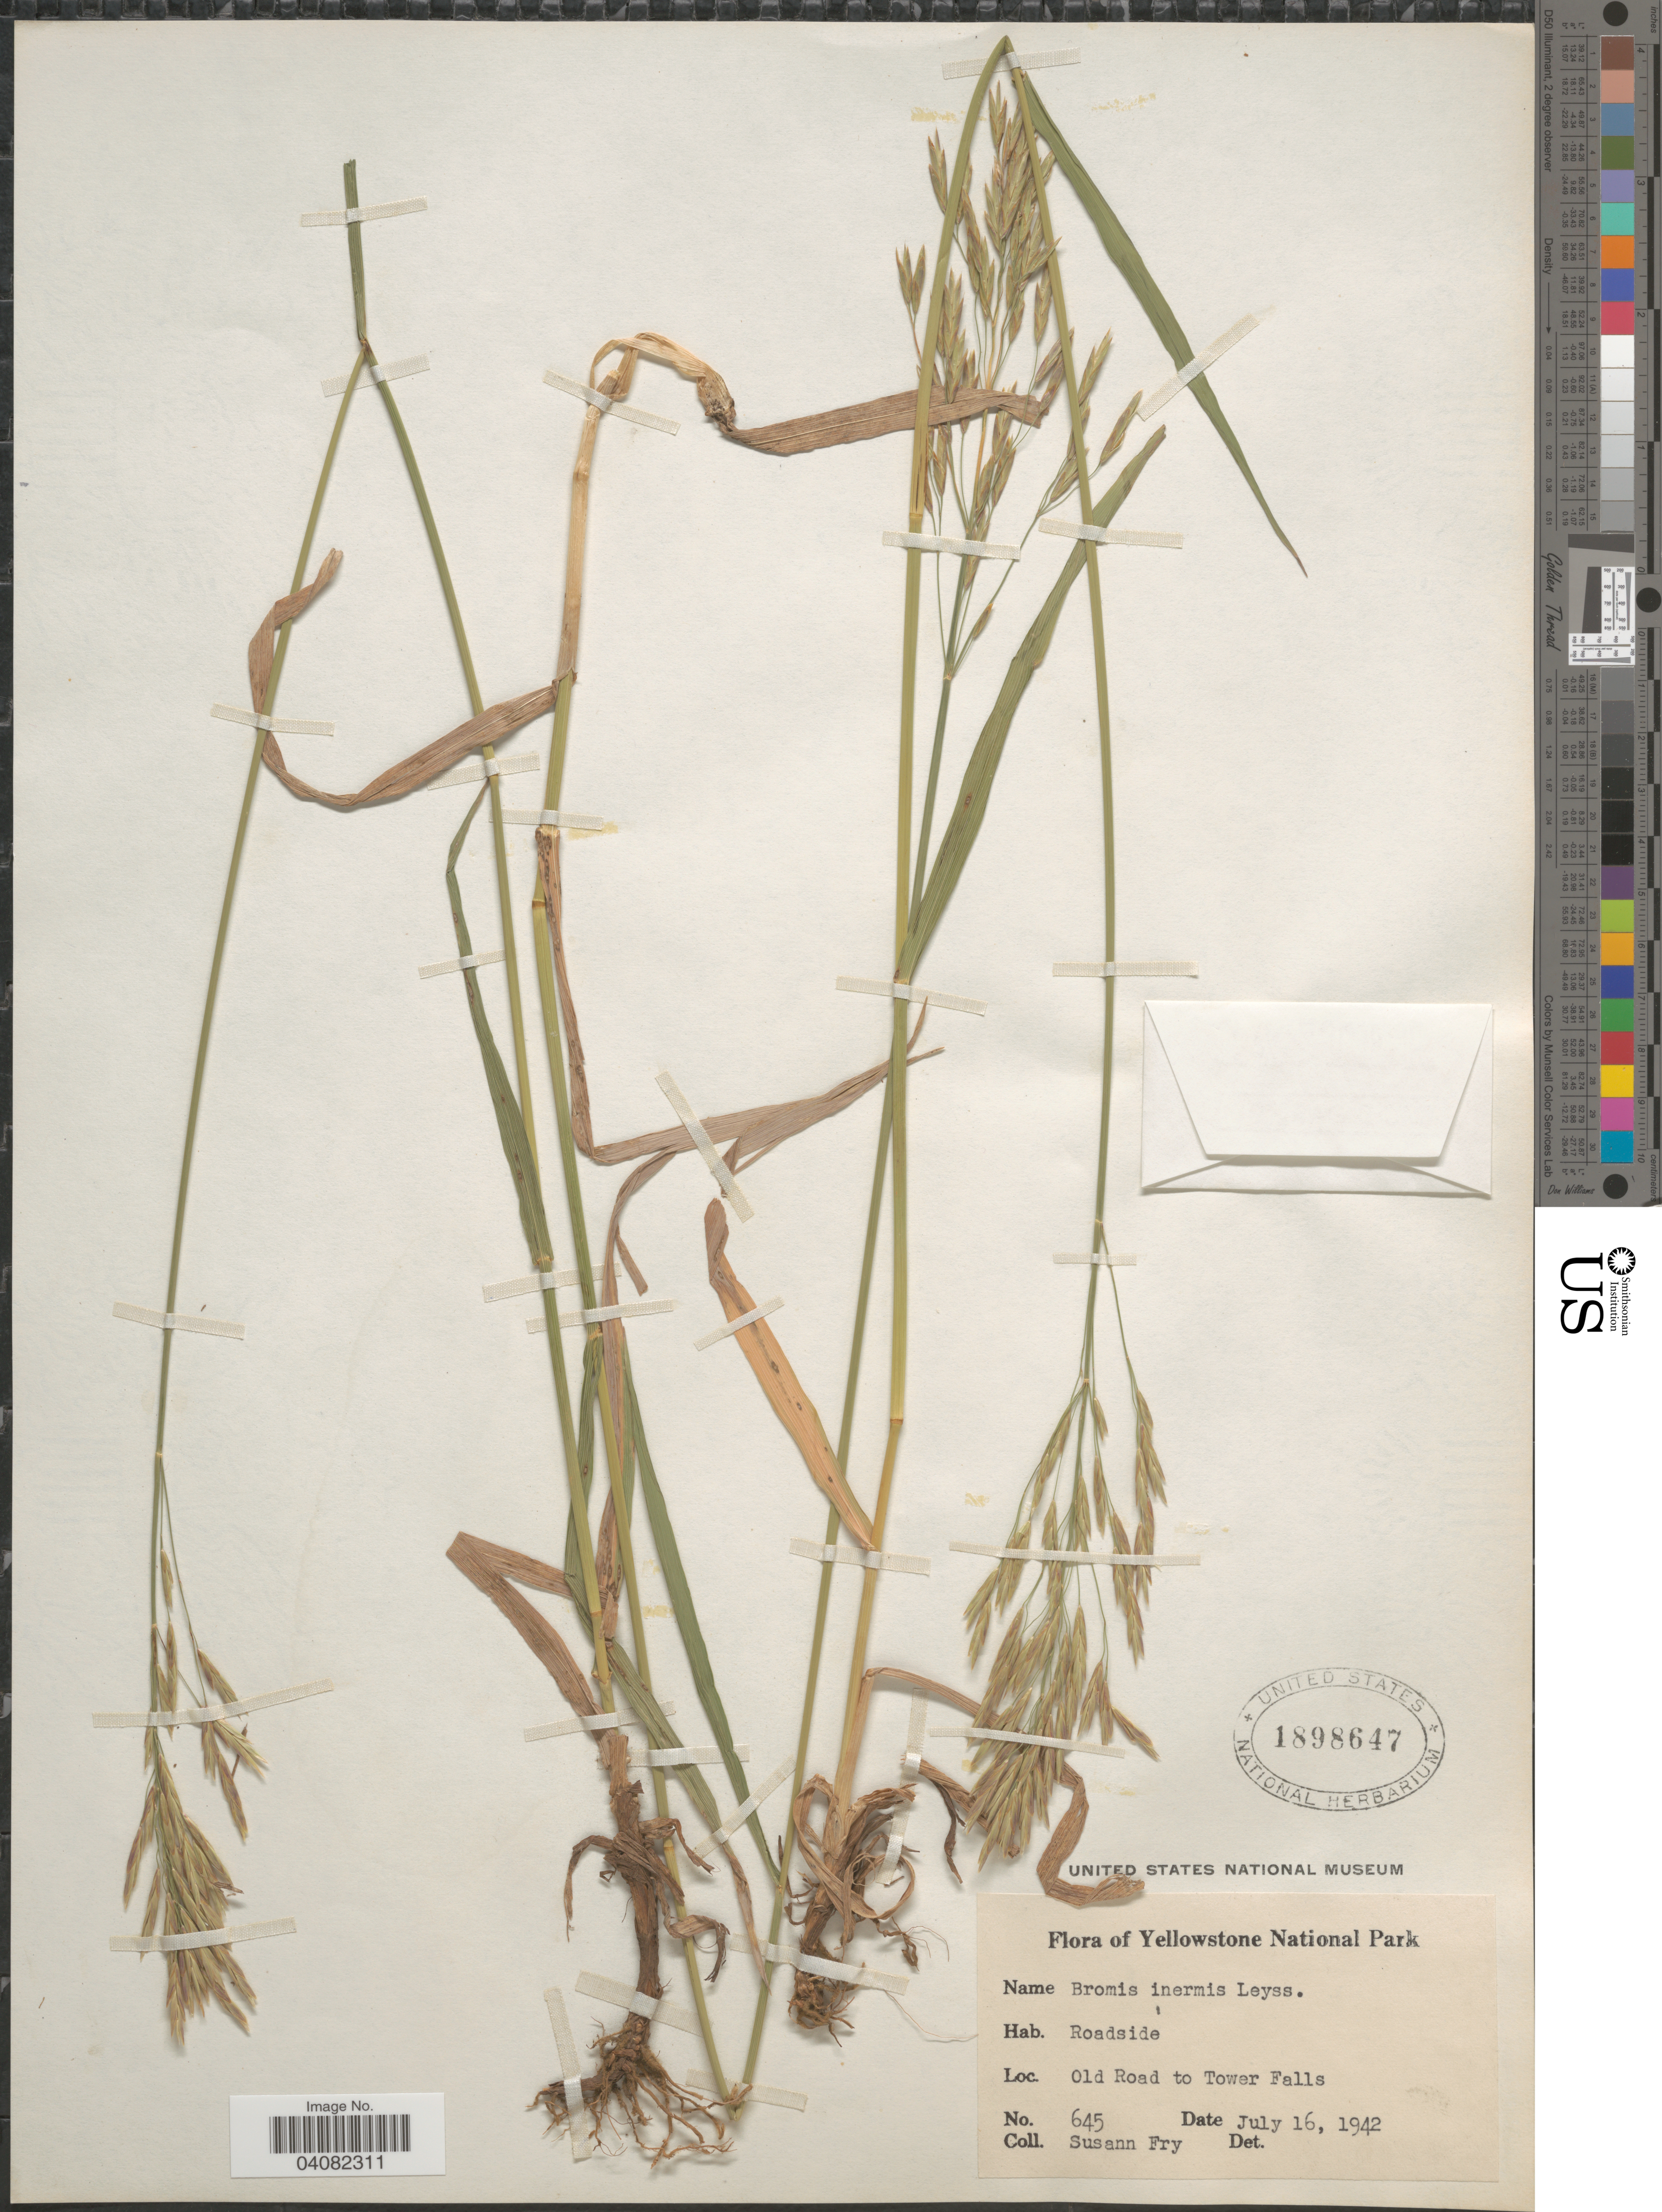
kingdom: Plantae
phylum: Tracheophyta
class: Liliopsida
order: Poales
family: Poaceae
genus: Bromus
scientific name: Bromus inermis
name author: Leyss.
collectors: S. Fry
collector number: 645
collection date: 1942-07-16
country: United States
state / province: Wyoming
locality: Yellowstone National Park. Roadside. Old Road to Tower Falls.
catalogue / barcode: US 1898647